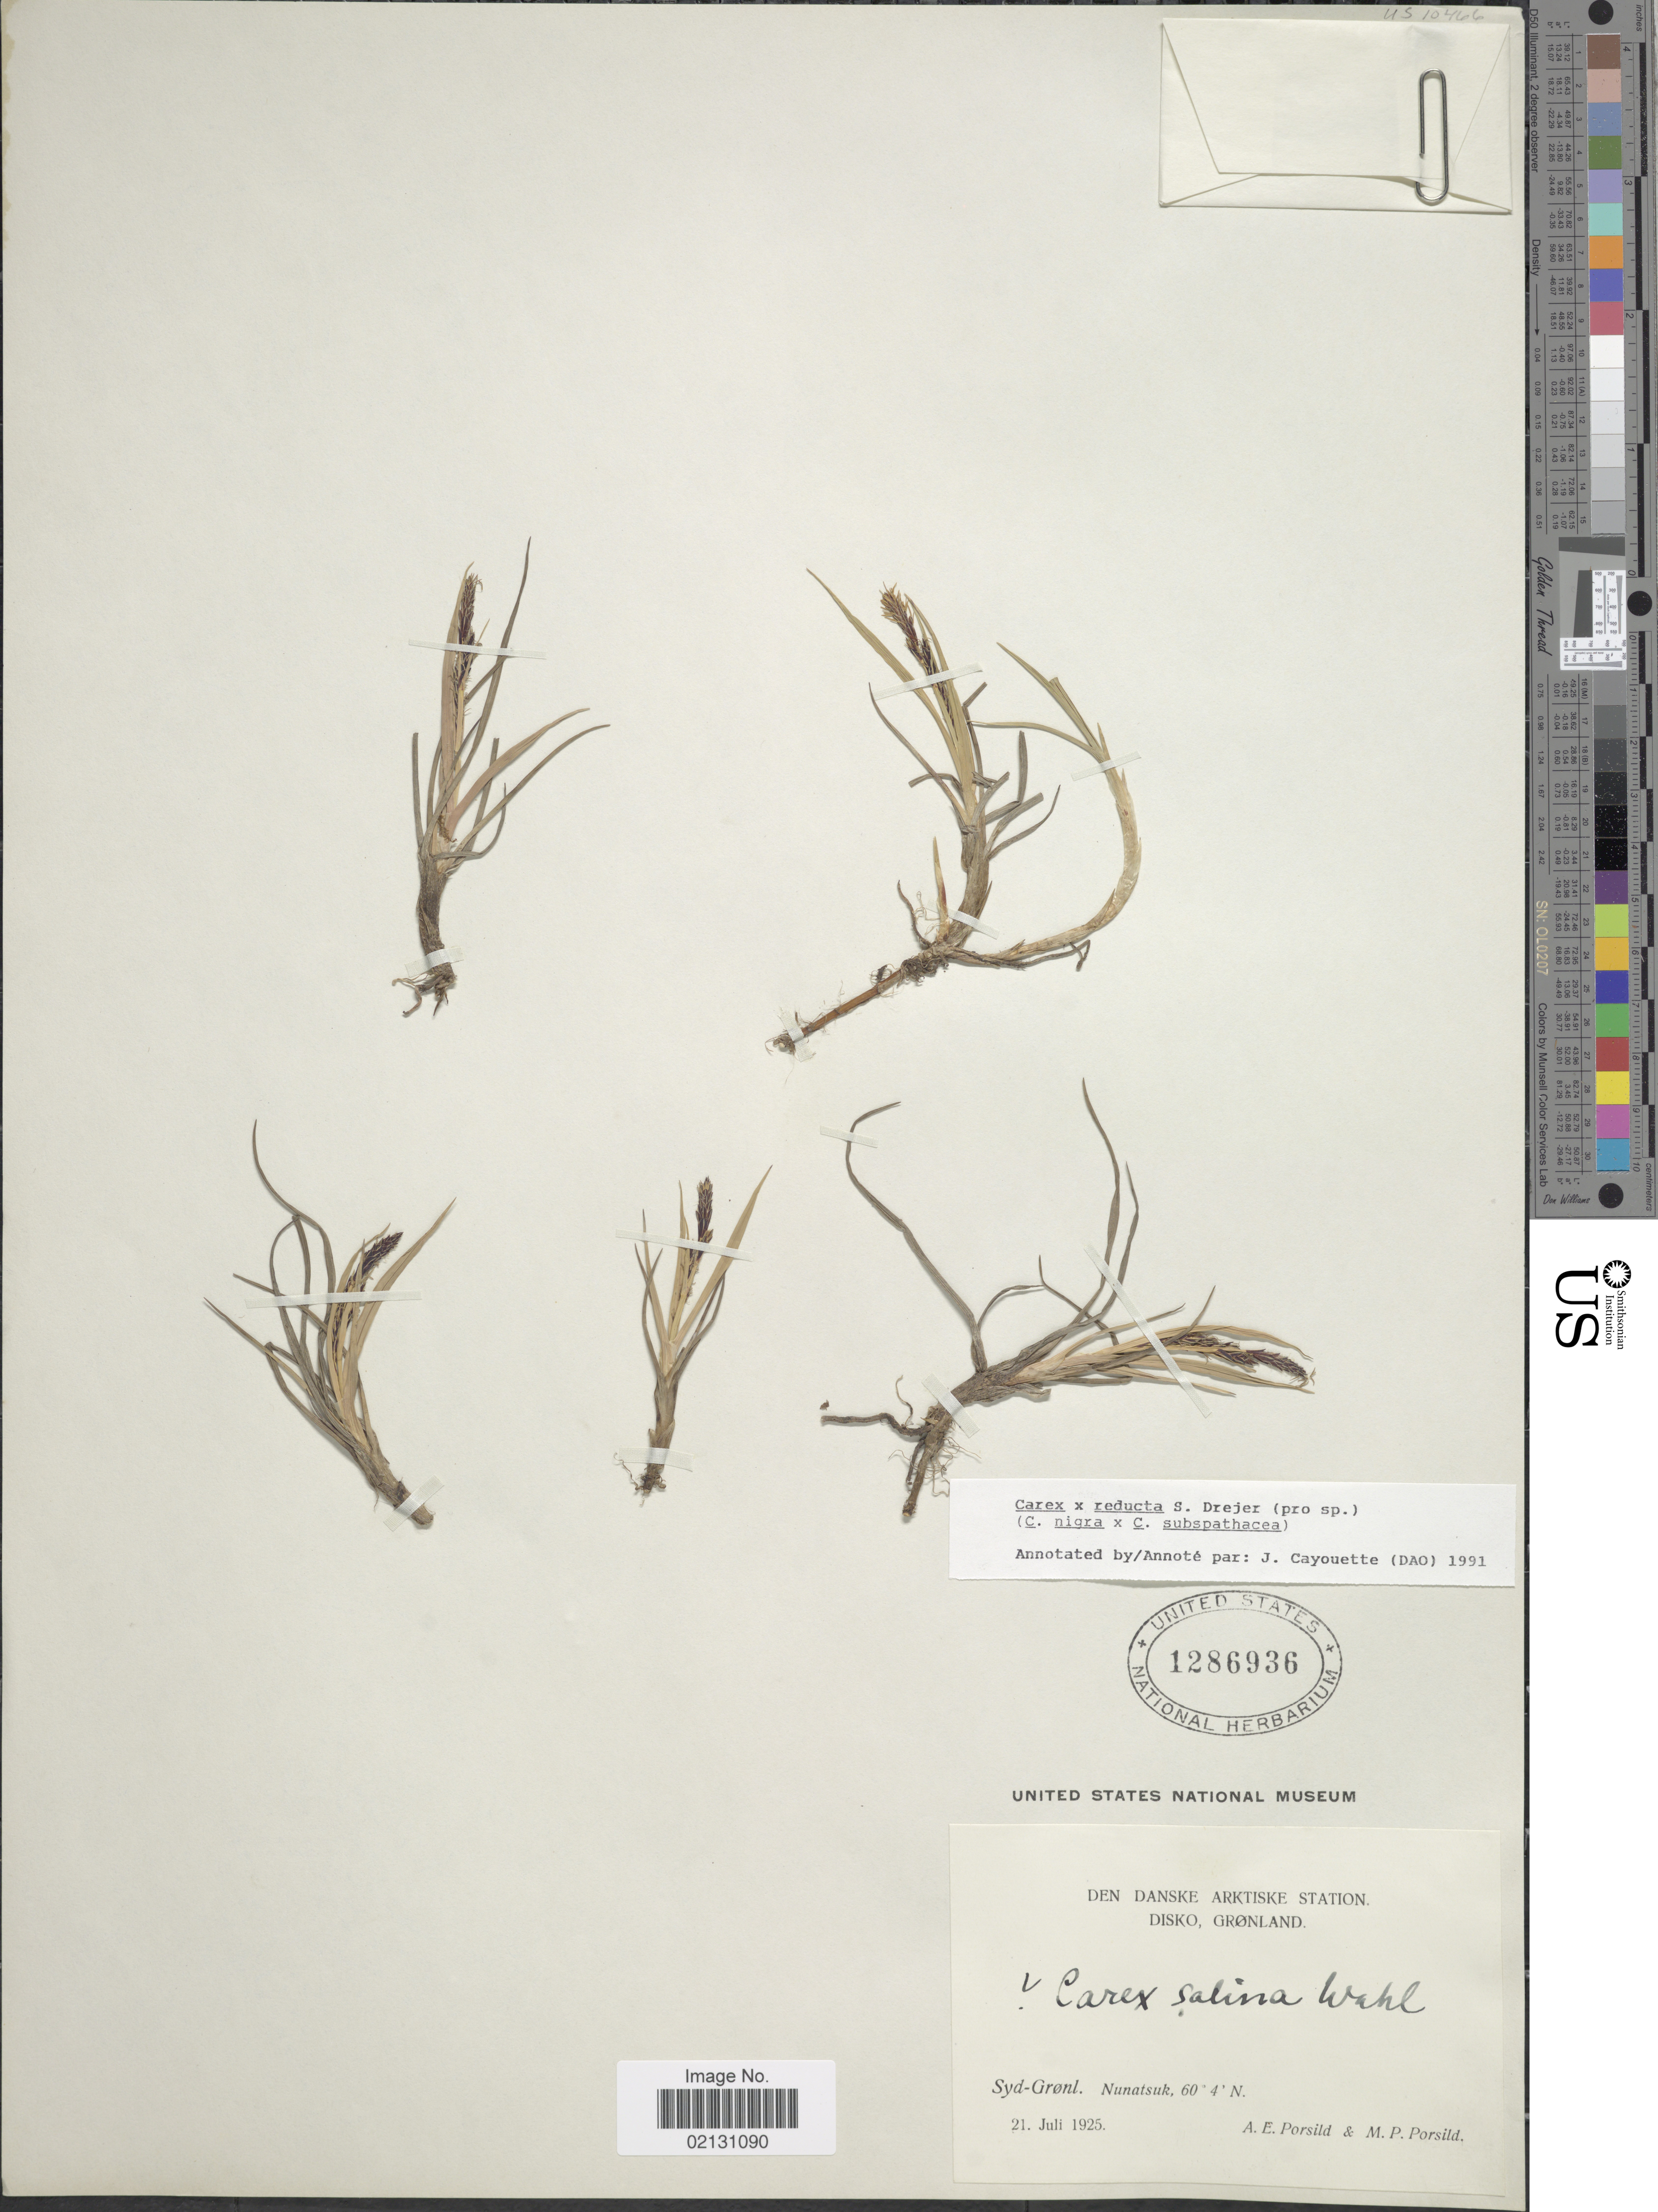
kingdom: Plantae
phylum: Tracheophyta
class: Liliopsida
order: Poales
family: Cyperaceae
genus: Carex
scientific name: Carex x reducta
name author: Drejer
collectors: A. E. Porsild & M. P. Porsild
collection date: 1925-07-21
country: Greenland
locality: Den Danske Station, Disko, Syd-Grønl. Nunatsuk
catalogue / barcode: US 1286936